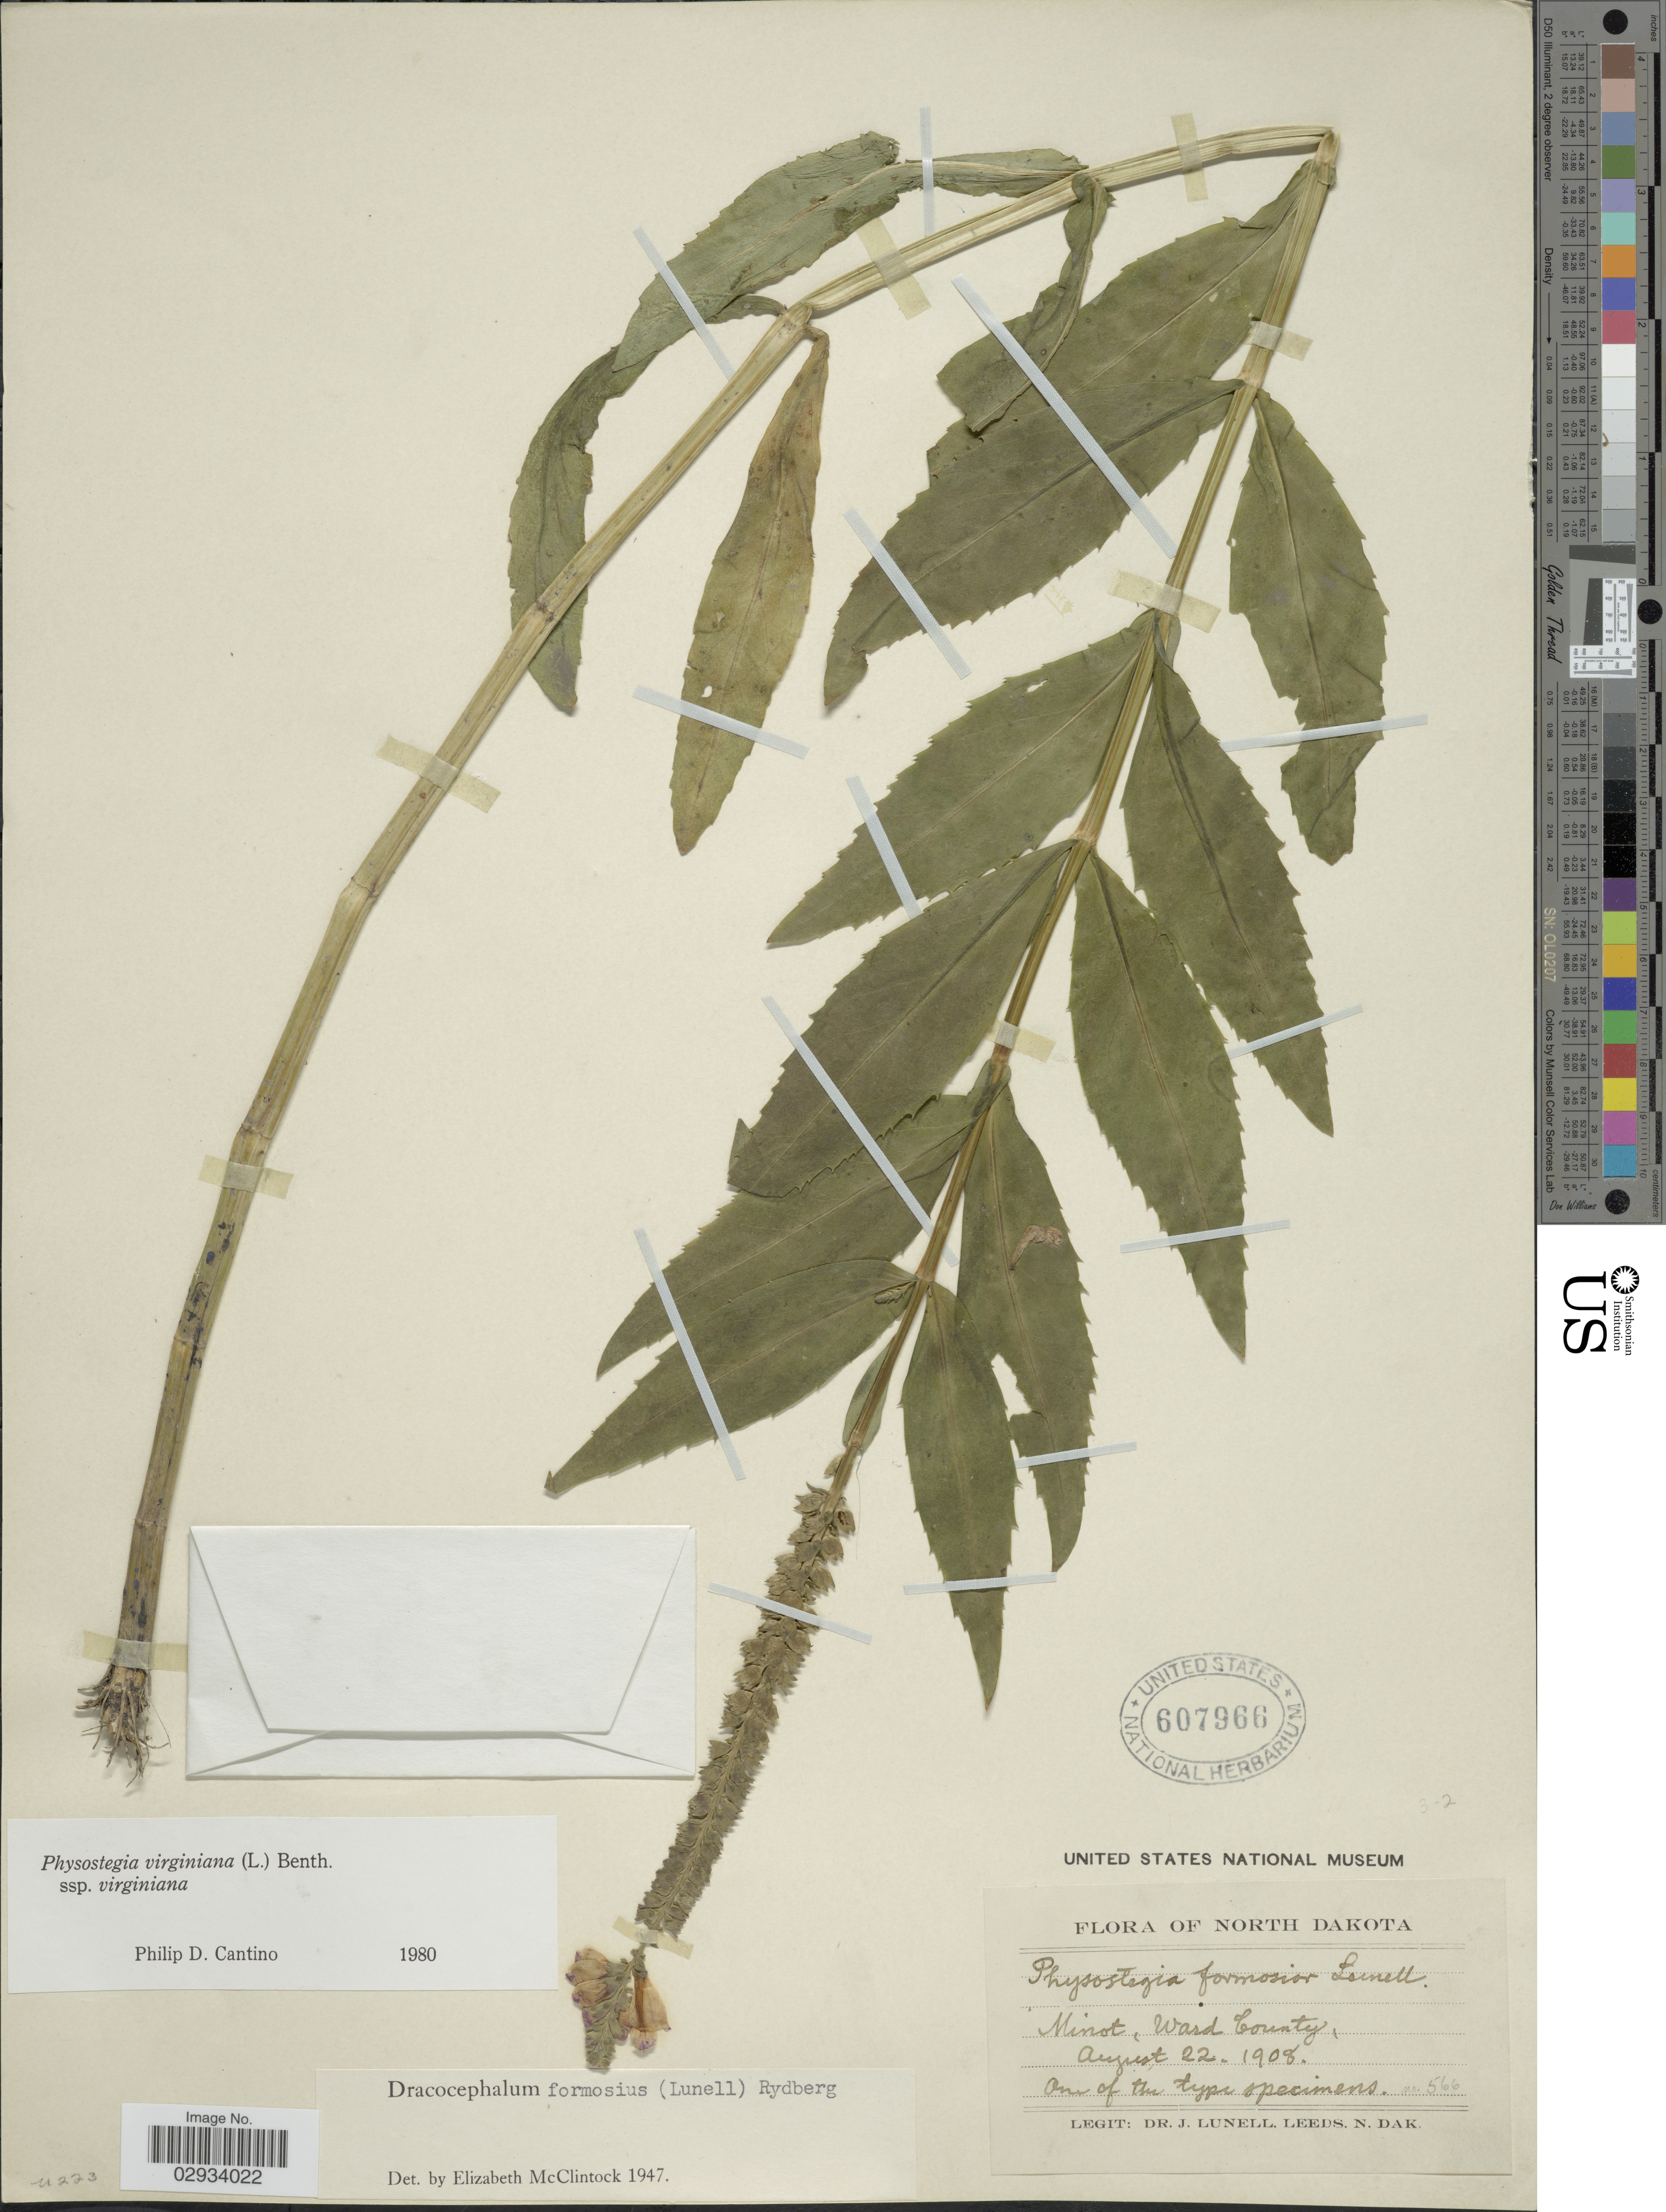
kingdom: Plantae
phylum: Tracheophyta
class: Magnoliopsida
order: Lamiales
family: Lamiaceae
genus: Physostegia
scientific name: Physostegia virginiana subsp. virginiana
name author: (L.) Benth.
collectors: J. Lunell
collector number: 566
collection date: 1908-08-22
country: United States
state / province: North Dakota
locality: Minot, Ward County.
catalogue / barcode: US 607966